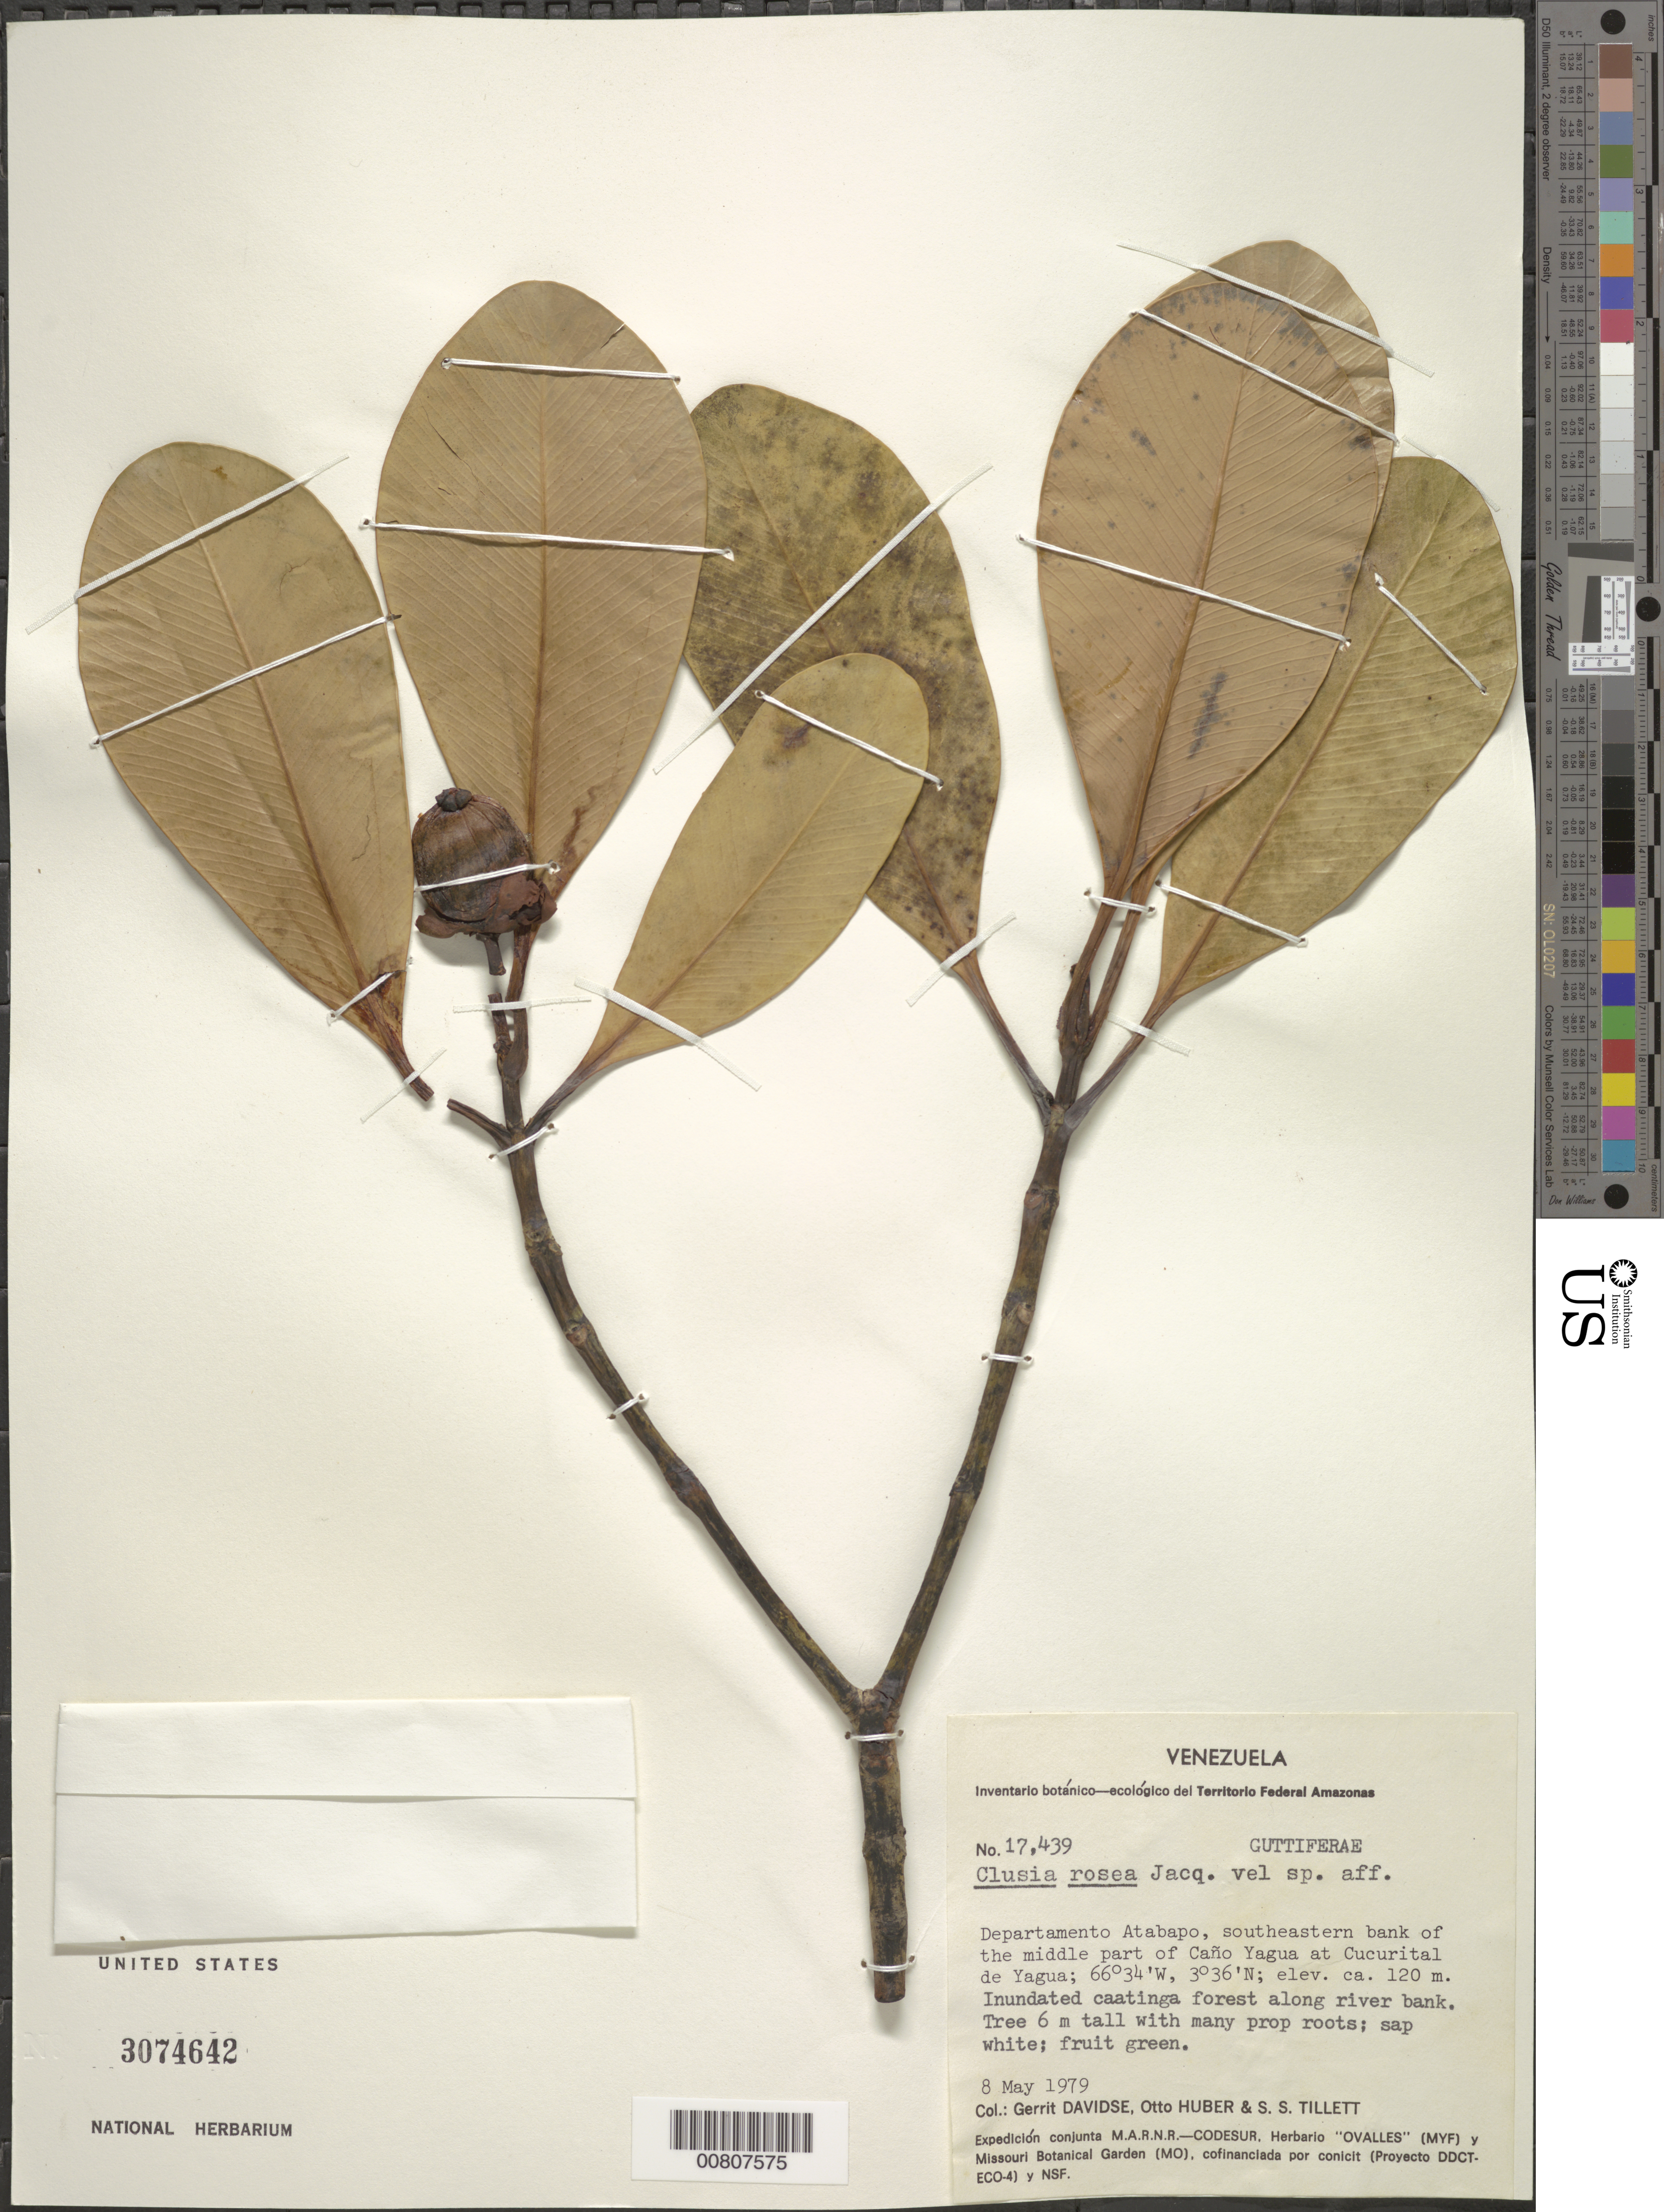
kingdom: Plantae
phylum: Tracheophyta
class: Magnoliopsida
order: Malpighiales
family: Clusiaceae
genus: Clusia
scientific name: Clusia rosea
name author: Jacq.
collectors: G. Davidse, O. Huber & S. S. Tillett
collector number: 17439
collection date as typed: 8-May-79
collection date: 1979-05-08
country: Venezuela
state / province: Amazonas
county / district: Atabapo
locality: Cucurital de Yagua, SE bank of the middle part of Caño Yagua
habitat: Inundated caatinga forest along river bank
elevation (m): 120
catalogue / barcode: US 3074642